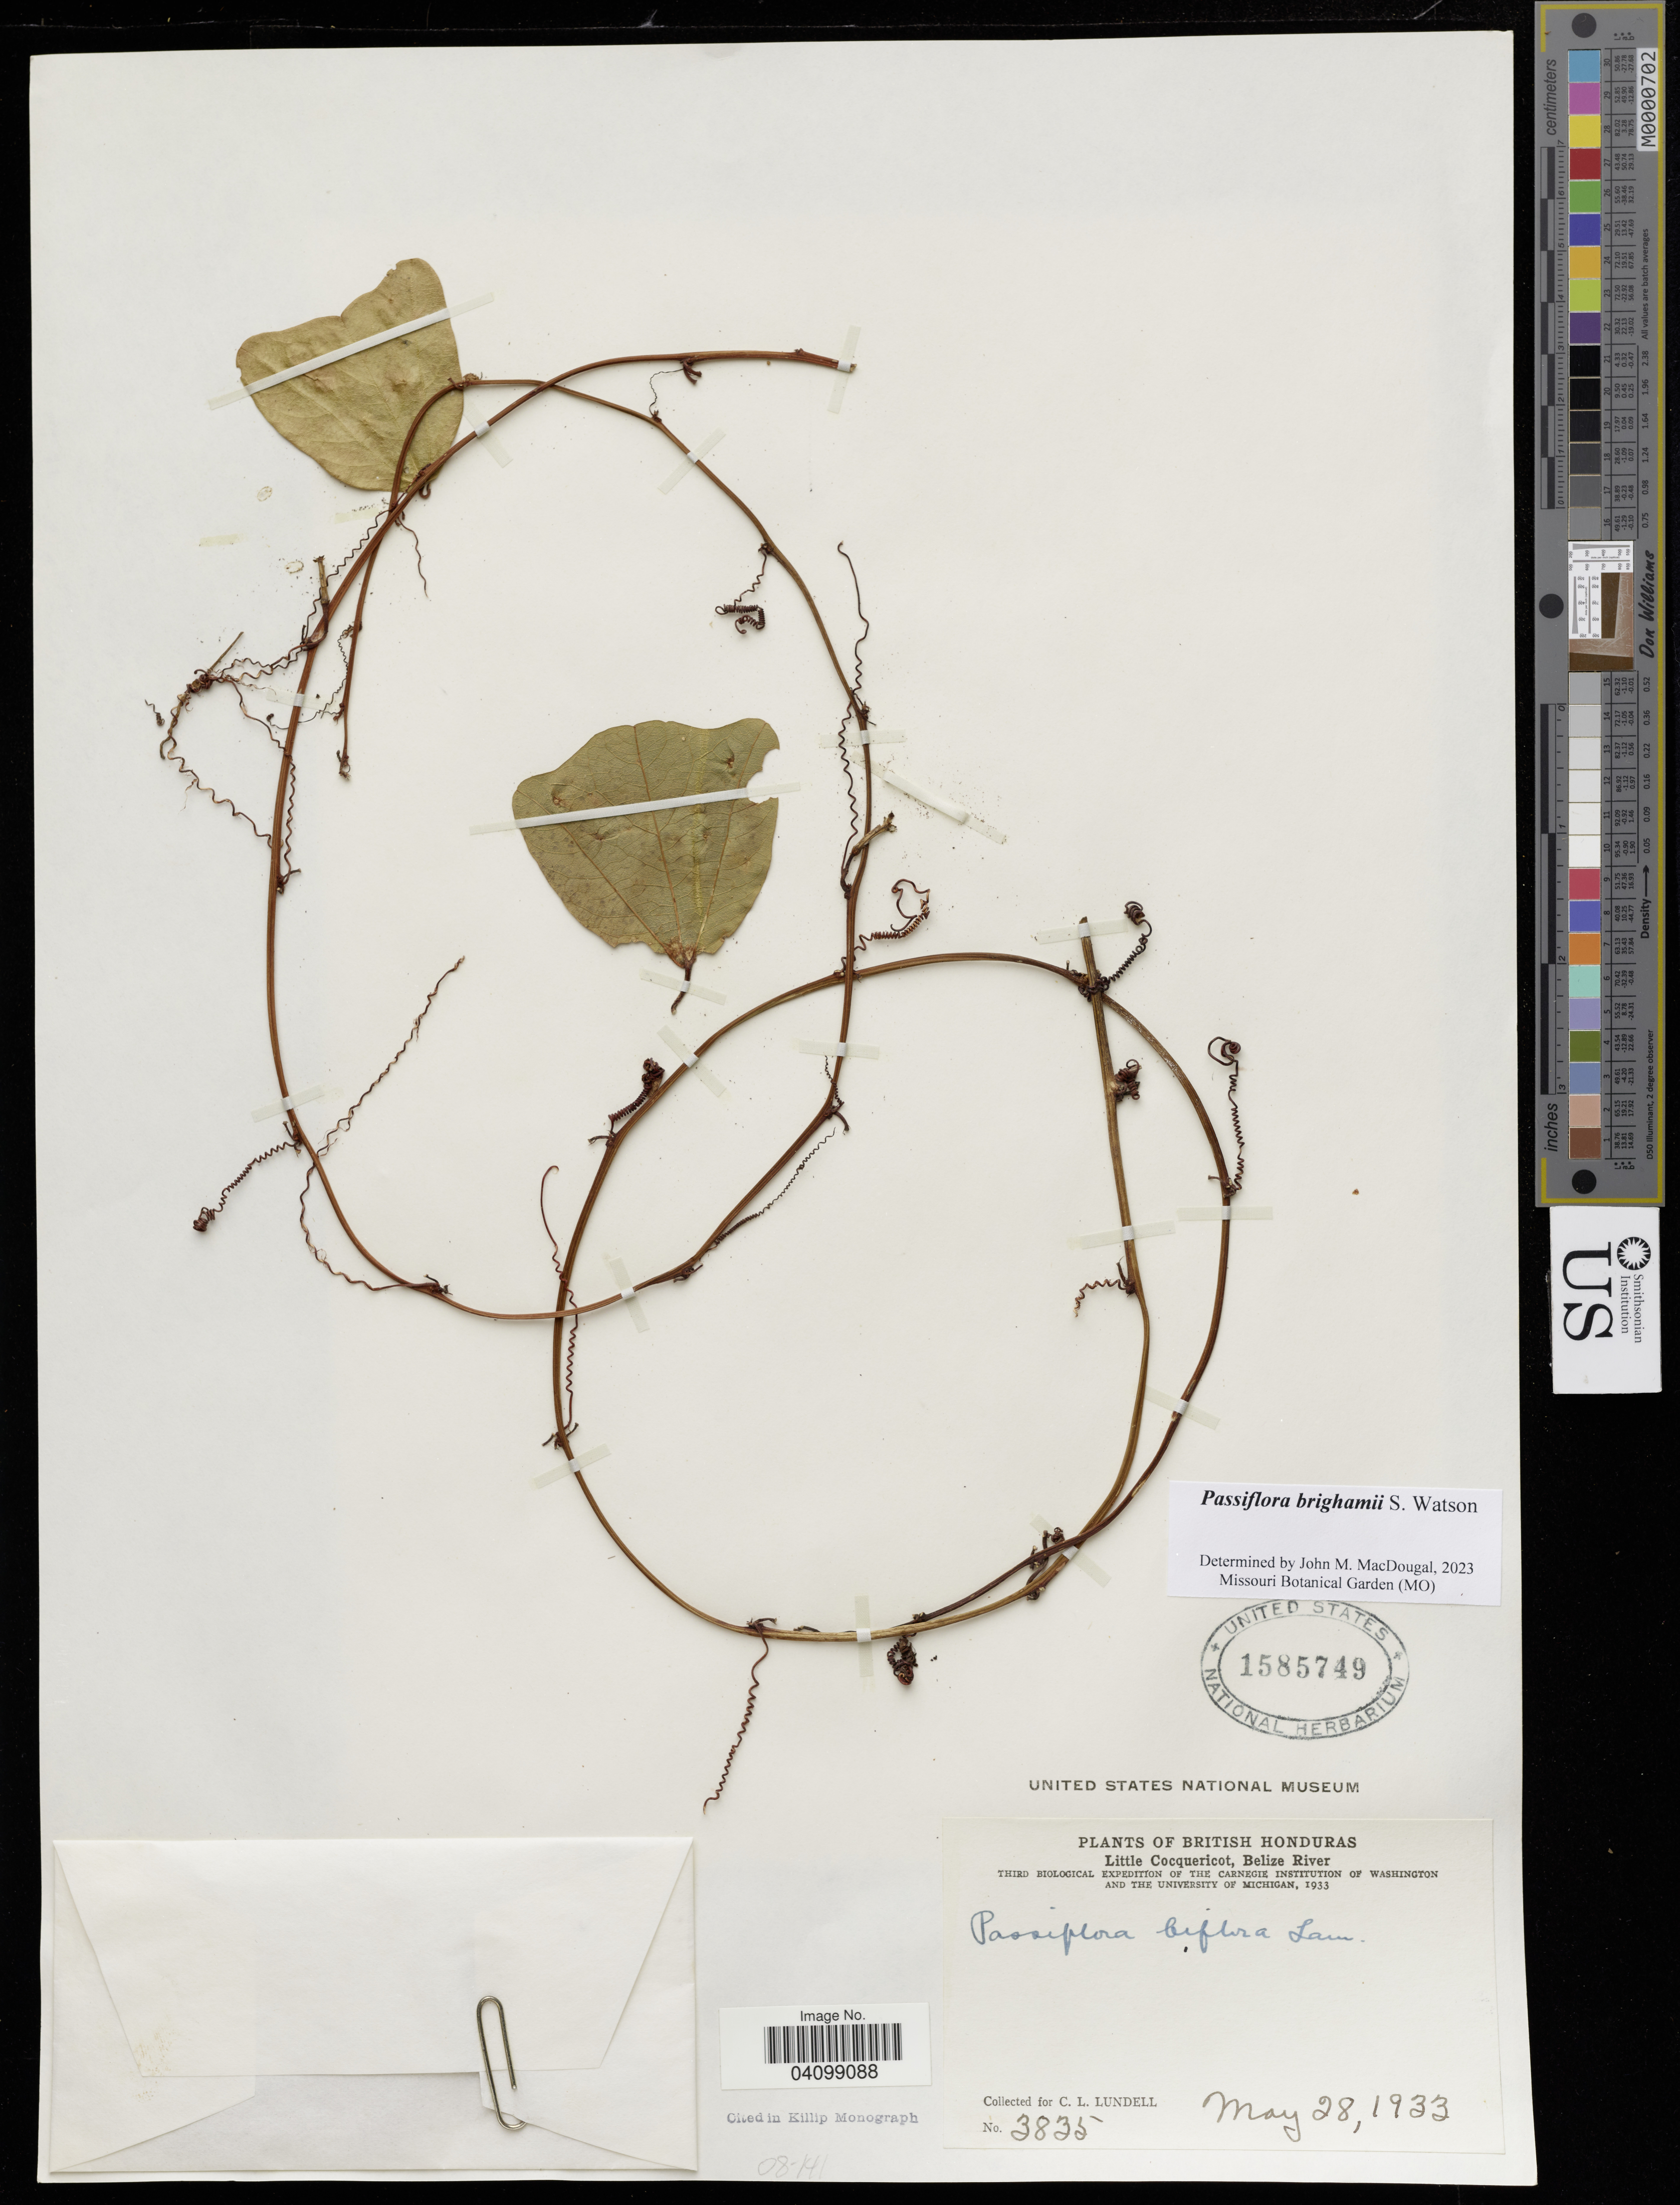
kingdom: Plantae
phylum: Tracheophyta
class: Magnoliopsida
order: Malpighiales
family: Passifloraceae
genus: Passiflora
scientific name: Passiflora brighamii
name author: S. Watson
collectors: C. L. Lundell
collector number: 3835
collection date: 1933-05-28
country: Belize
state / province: Belize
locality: British Honduras, Little Cocquericot, Belize River.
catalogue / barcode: US 1585749